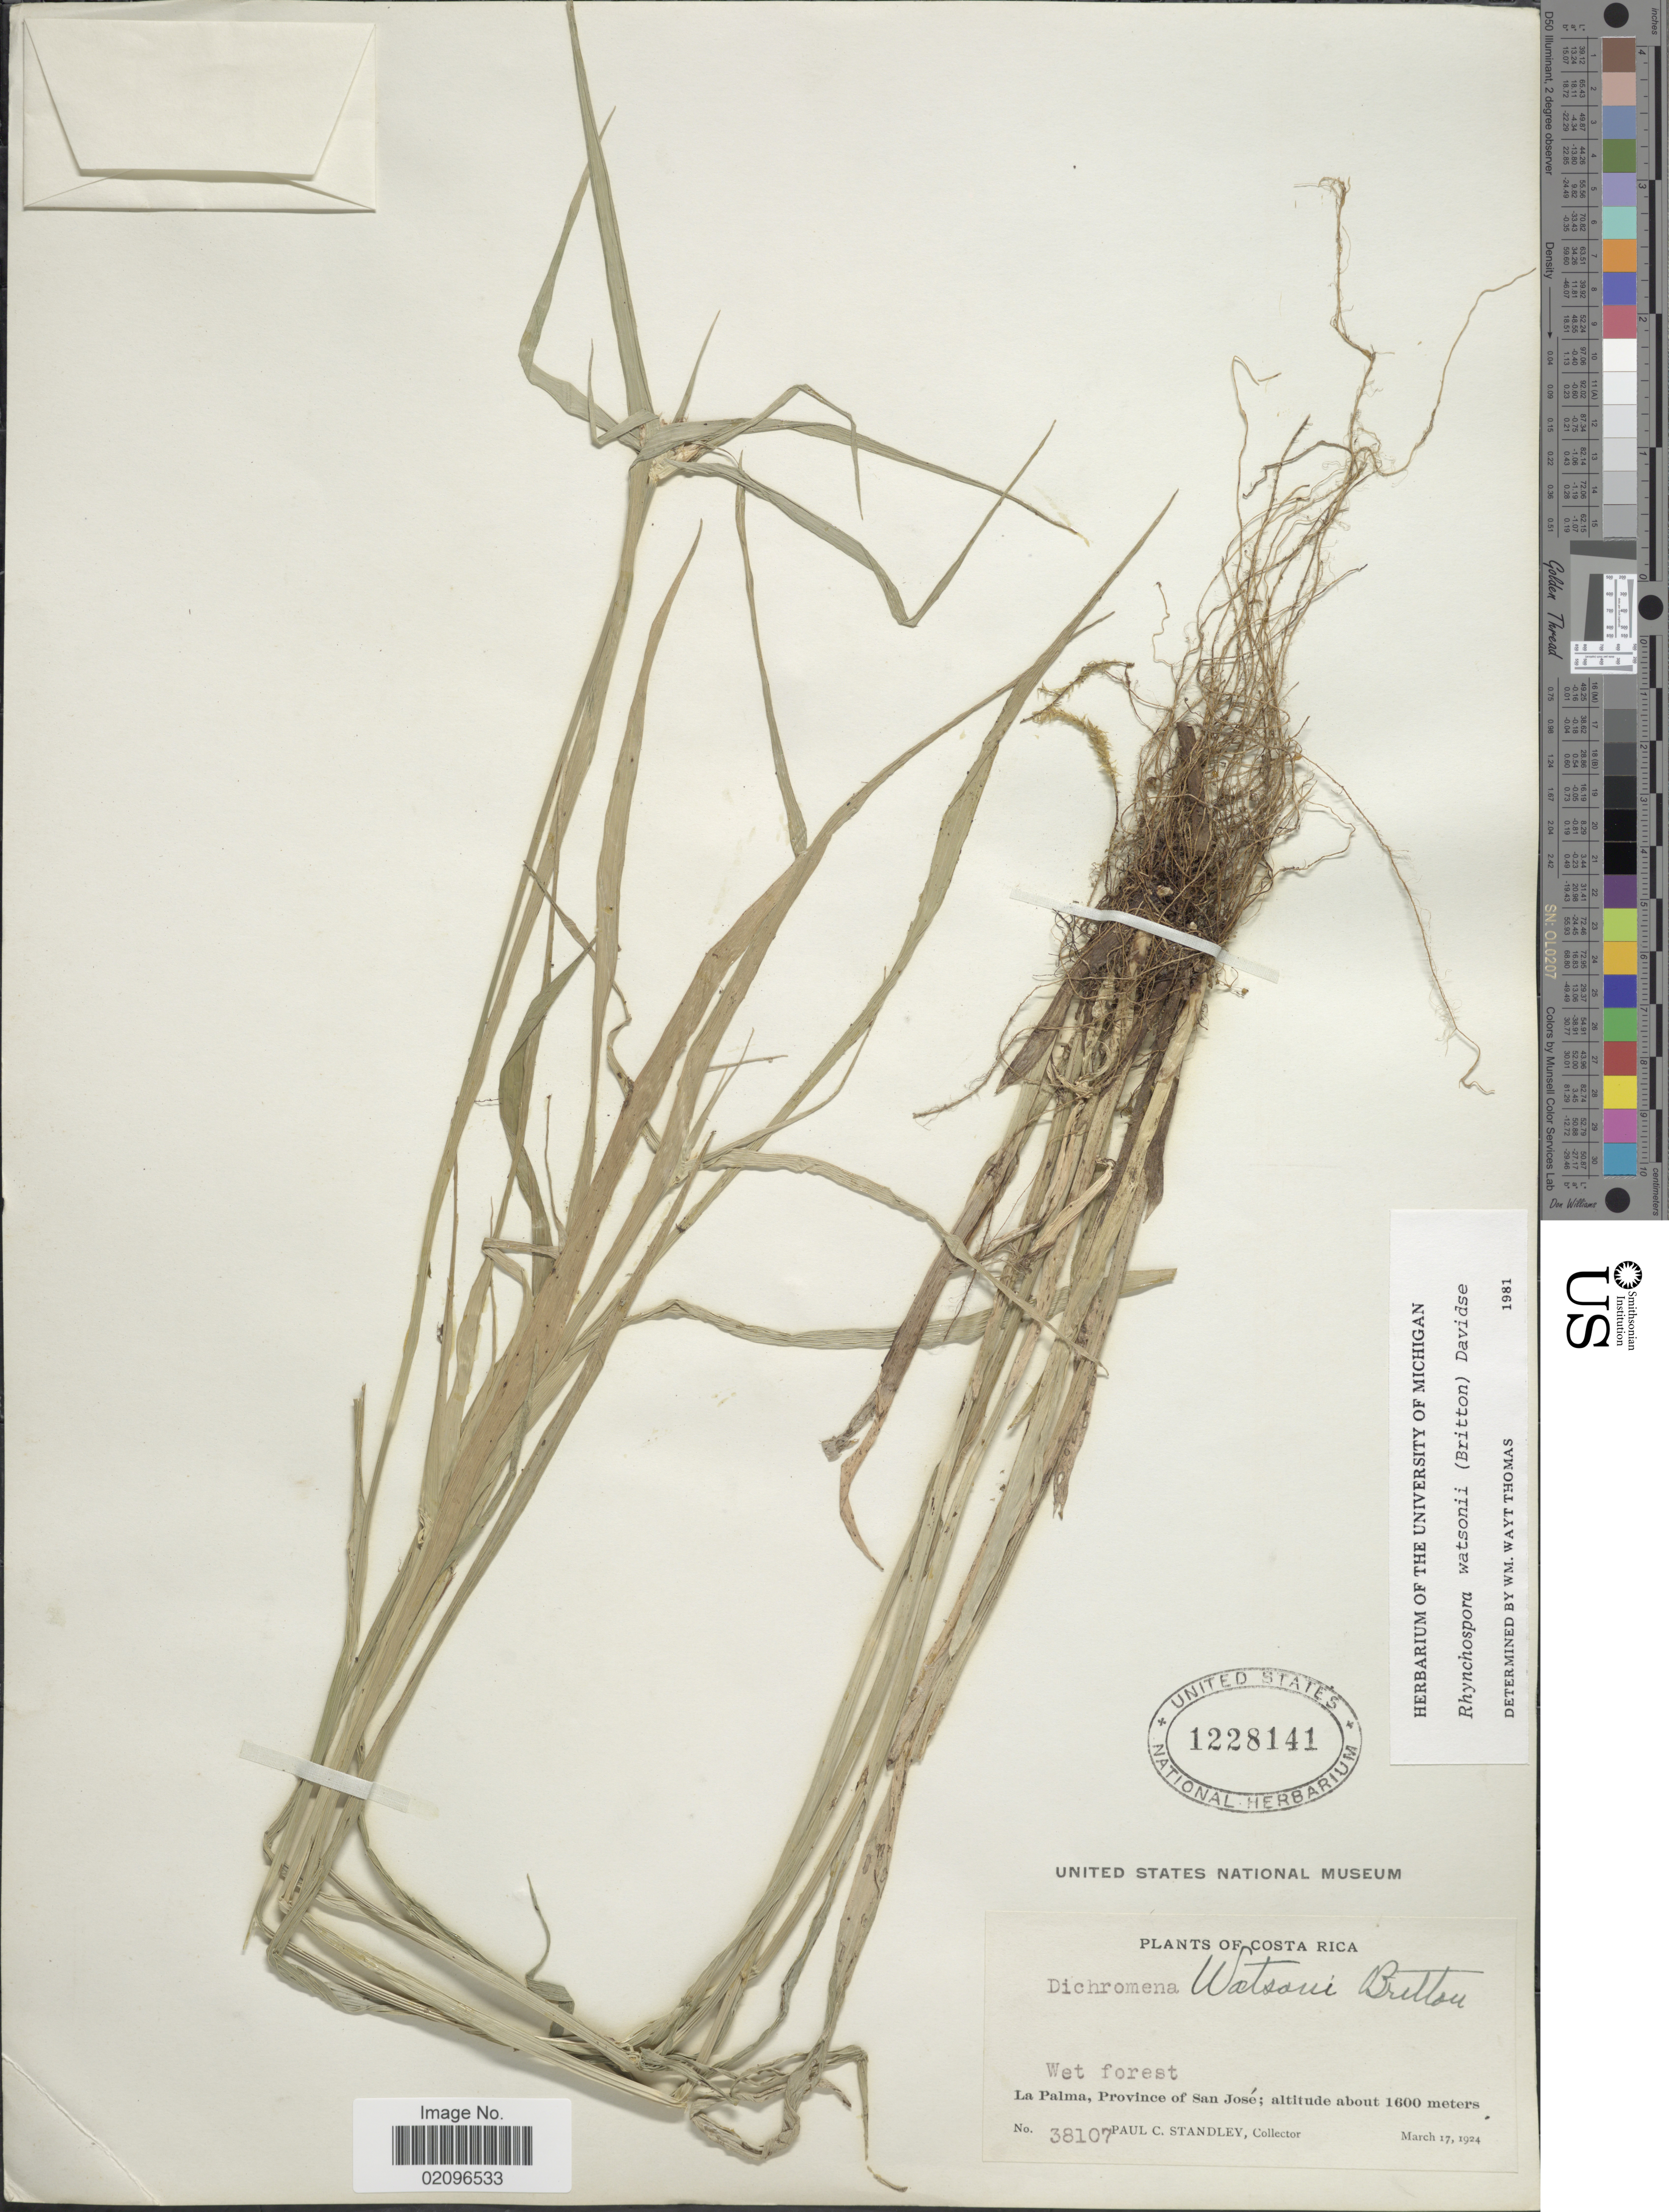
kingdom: Plantae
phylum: Tracheophyta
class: Liliopsida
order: Poales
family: Cyperaceae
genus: Rhynchospora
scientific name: Rhynchospora watsonii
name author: (Britton) Davidse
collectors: P. C. Standley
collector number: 38107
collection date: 1924-03-17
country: Costa Rica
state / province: San José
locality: Wet Forest, La Palma, Province of San Jose.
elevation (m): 1600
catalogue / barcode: US 1228141